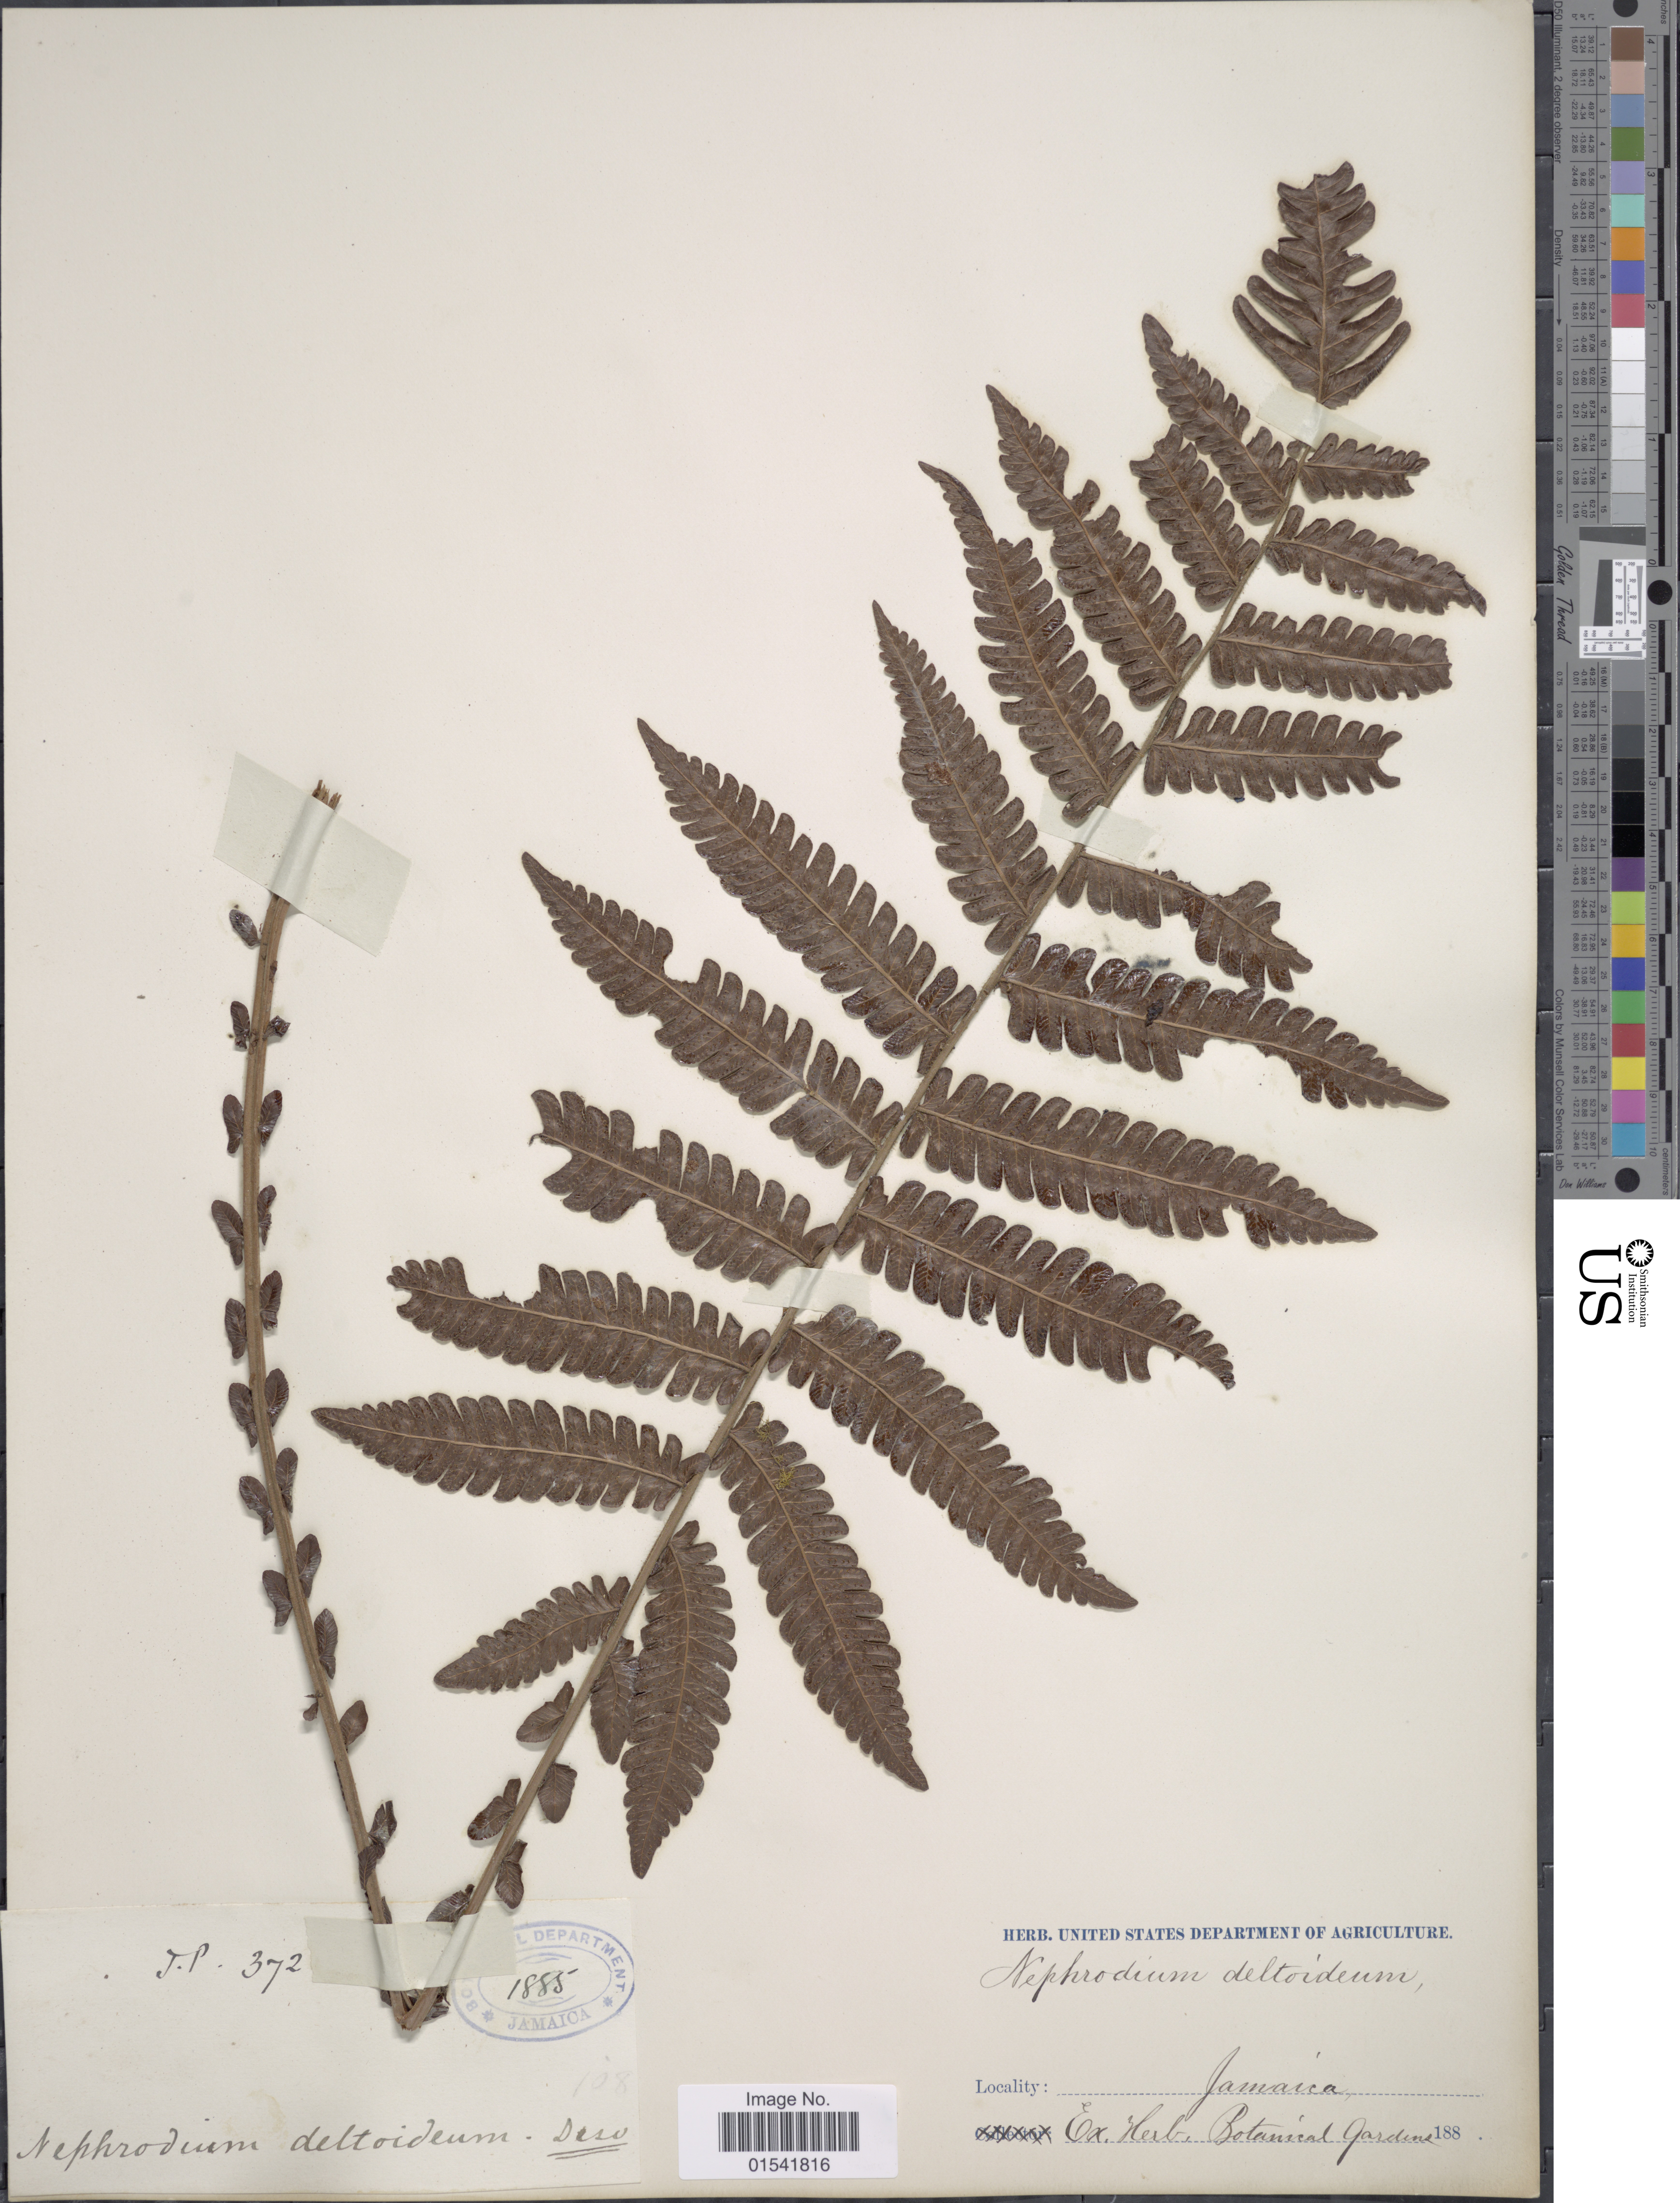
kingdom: Plantae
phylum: Tracheophyta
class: Polypodiopsida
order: Polypodiales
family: Thelypteridaceae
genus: Steiropteris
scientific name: Steiropteris deltoidea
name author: (Sw.) Pic. Serm.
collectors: ex herb. Bot. Gard.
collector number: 372*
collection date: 1885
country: Jamaica